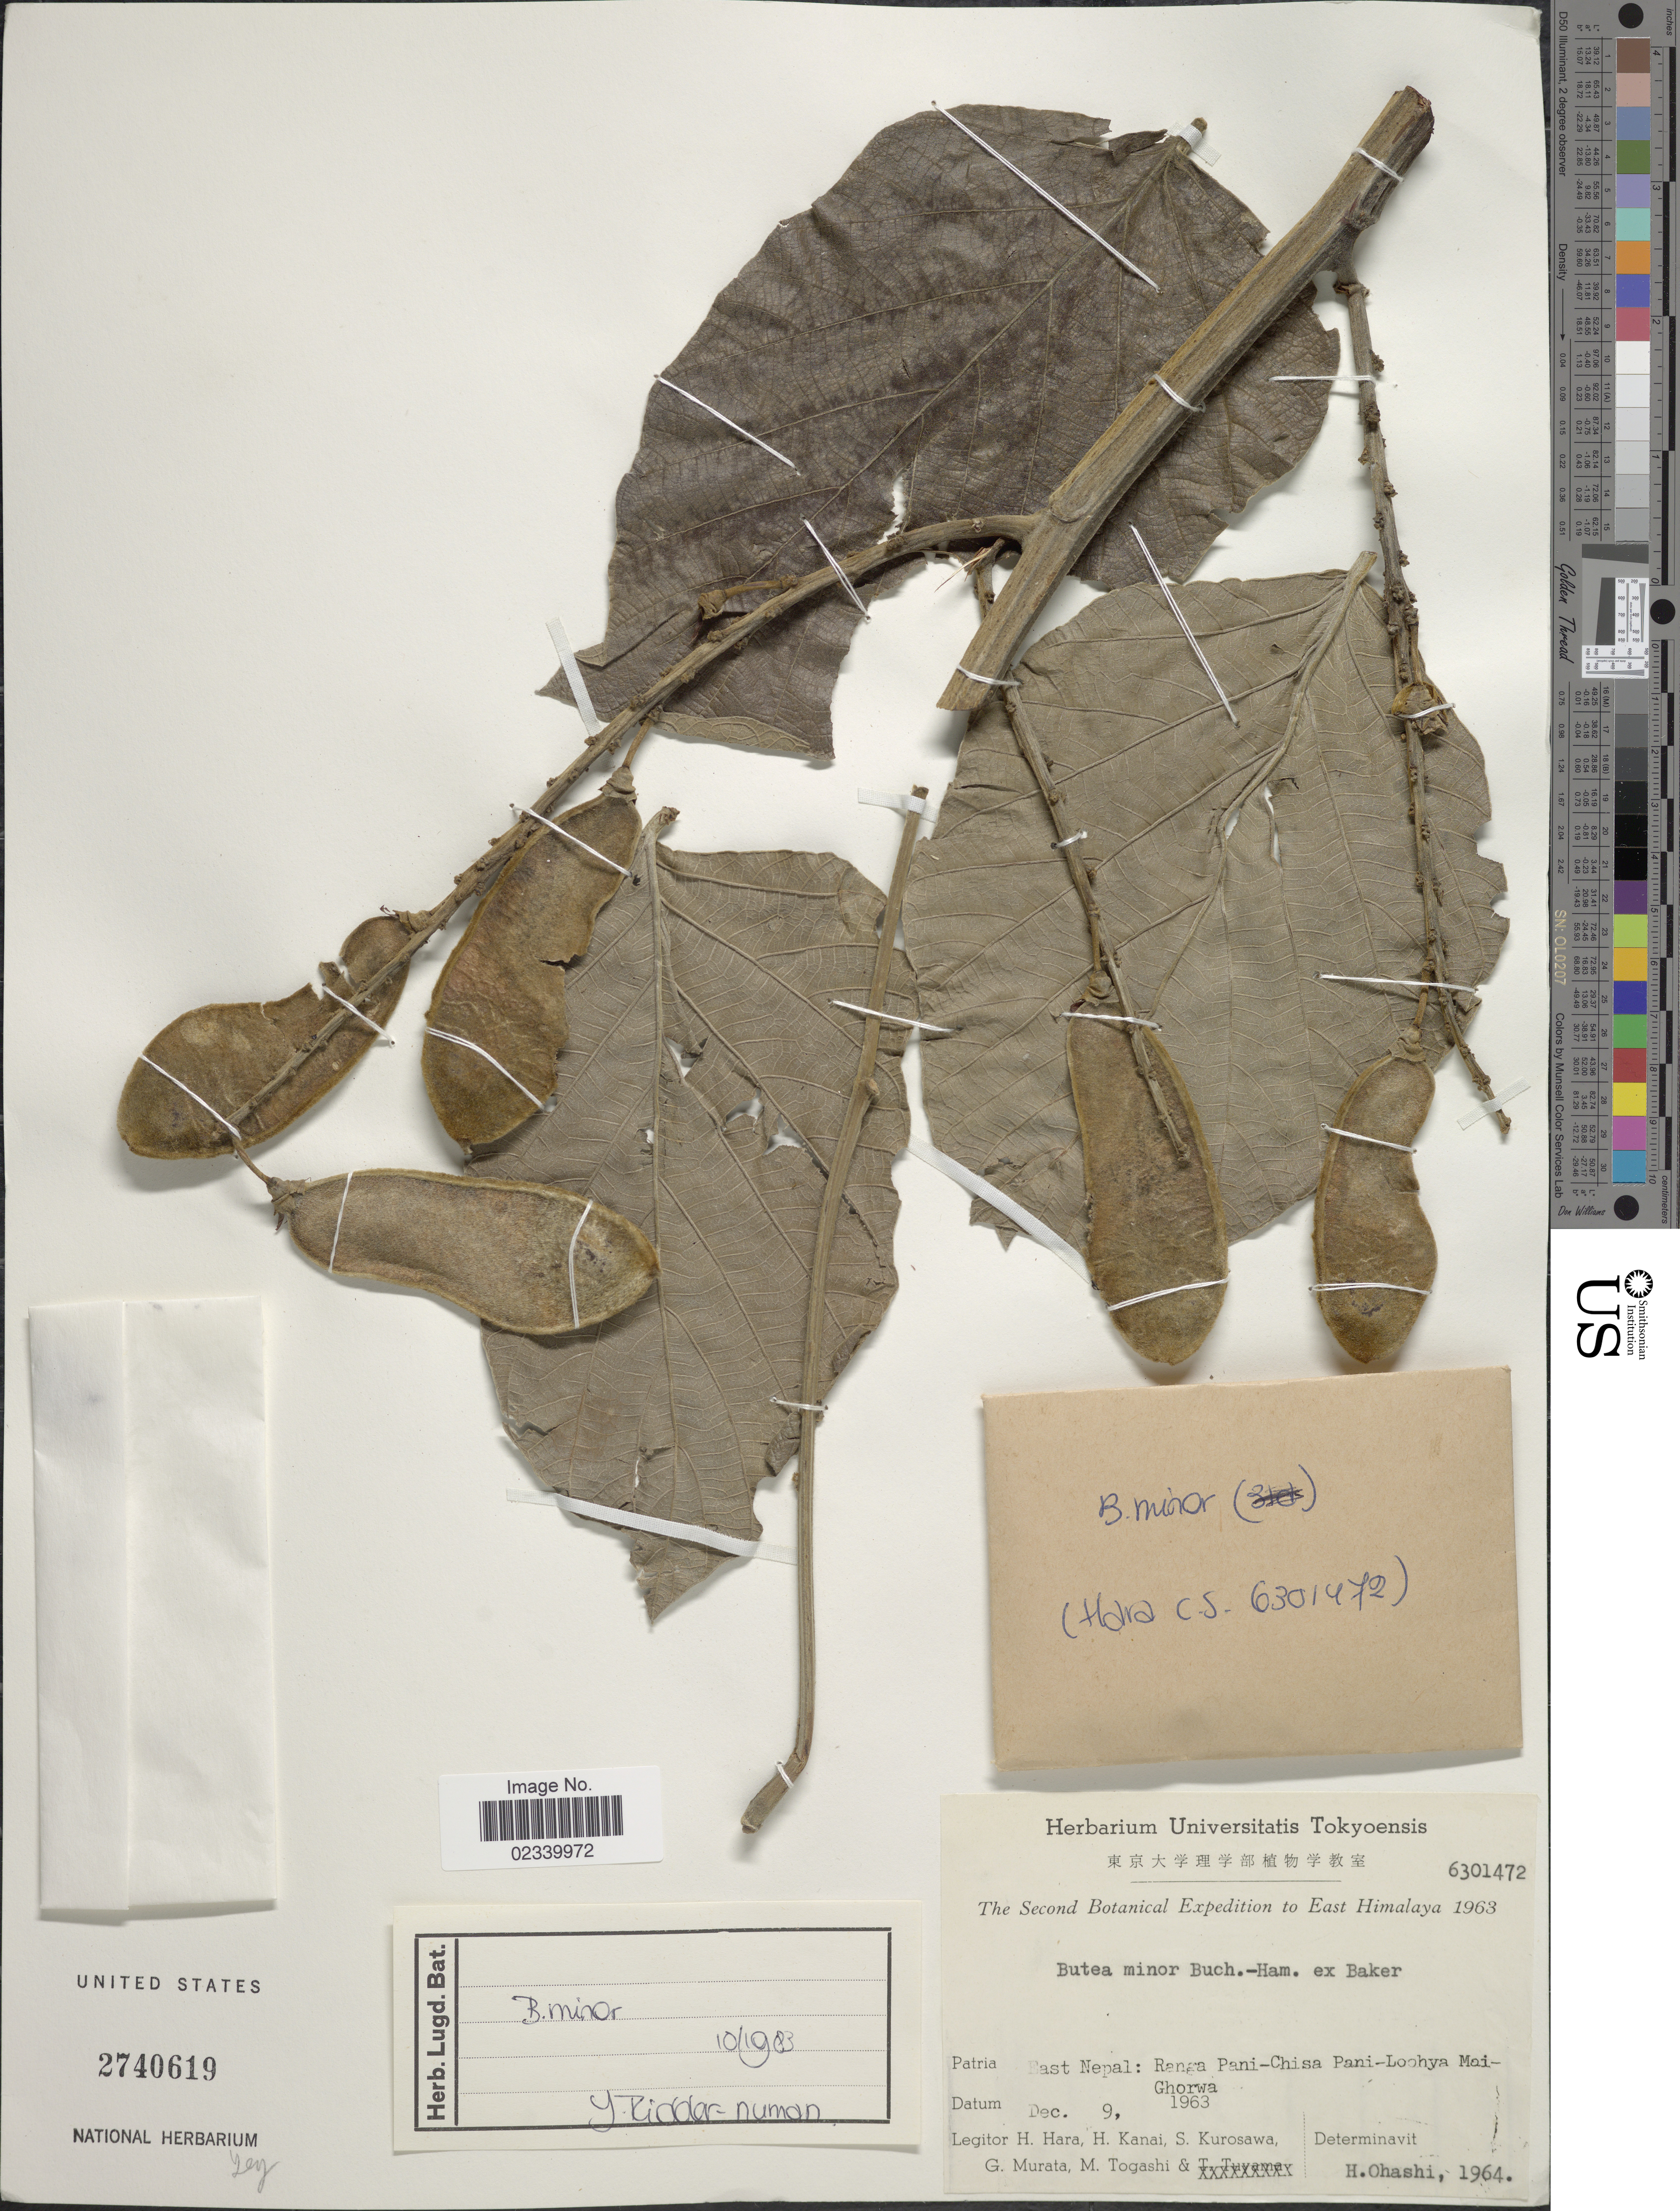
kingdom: Plantae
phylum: Tracheophyta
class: Magnoliopsida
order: Fabales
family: Fabaceae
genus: Butea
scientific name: Butea minor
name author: Buch.-Ham. ex Wall.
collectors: H. Hara, H. Kanai, S. Kurosawa, G. Murata & M. Togashi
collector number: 6301472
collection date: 1963-12-09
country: Nepal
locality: East Himalaya, Patria East Nepal: Ranga Pani-Chisa Pani-Loohya Moi-Ghorwa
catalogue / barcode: US 2740619